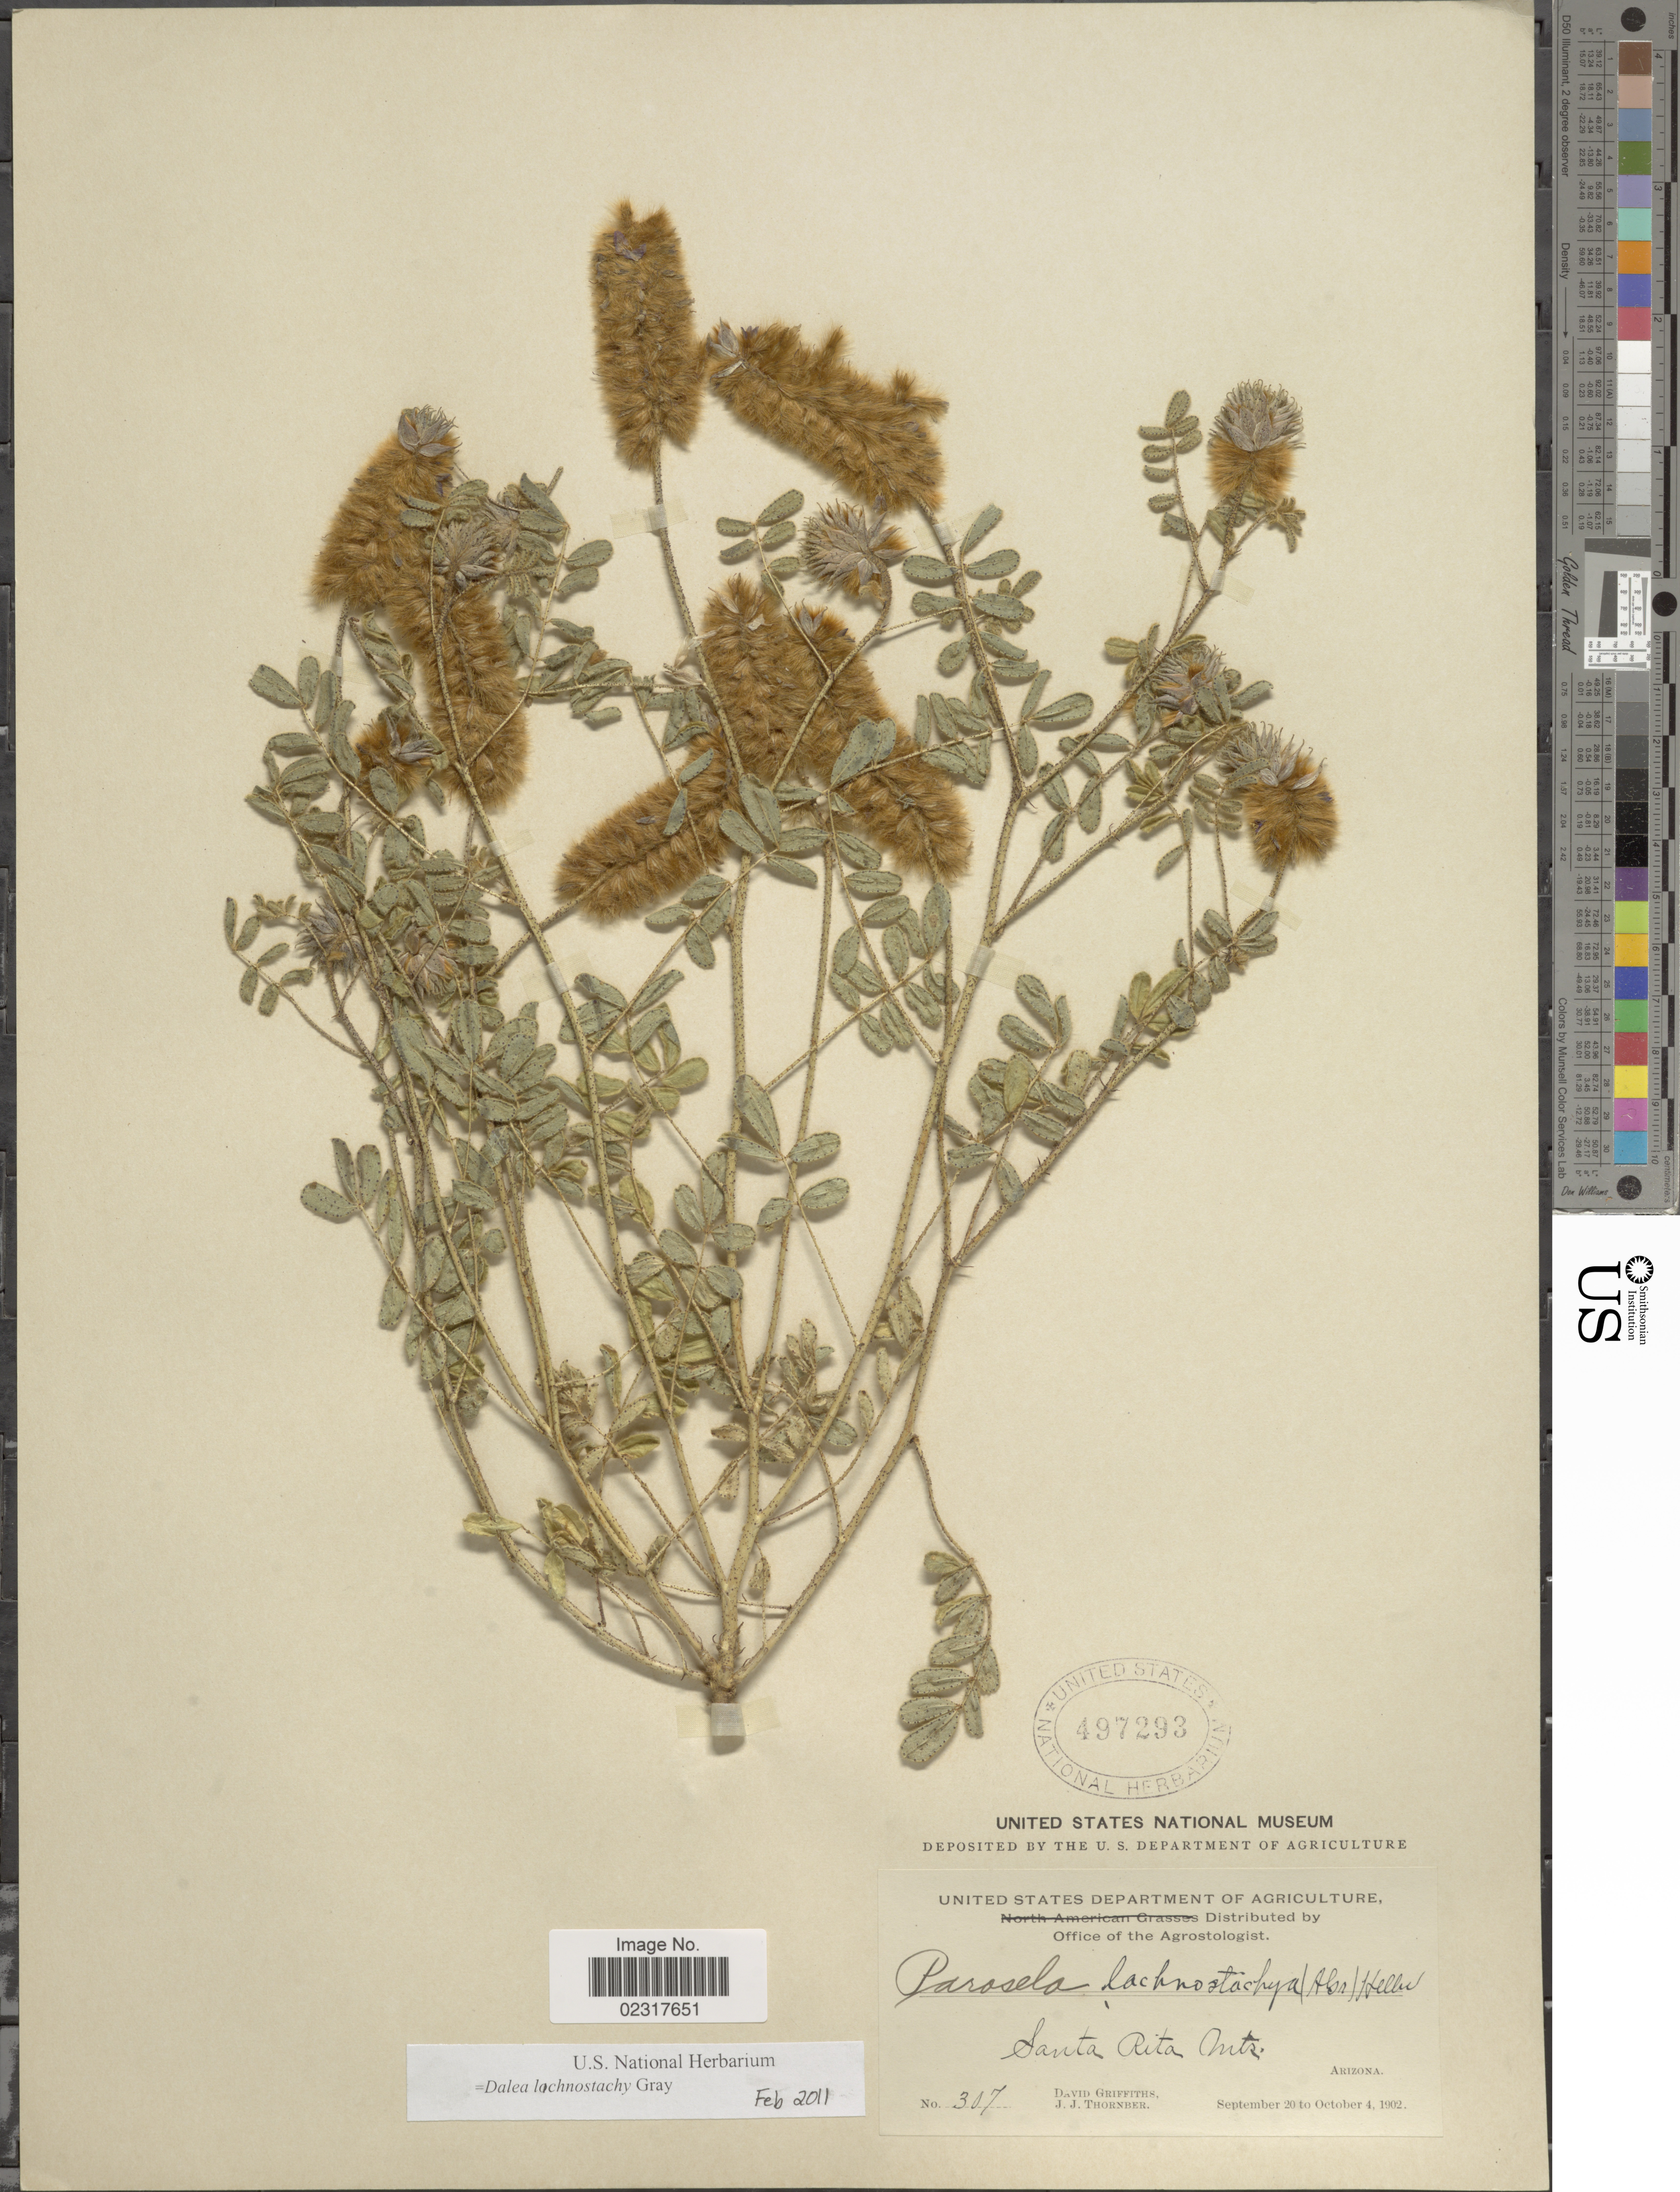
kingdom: Plantae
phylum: Tracheophyta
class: Magnoliopsida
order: Fabales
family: Fabaceae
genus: Dalea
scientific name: Dalea lachnostachys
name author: A. Gray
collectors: D. Griffiths & J. Thornber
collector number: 307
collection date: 1902-09-20/1902-10-04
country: United States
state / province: Arizona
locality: Santa Rita Mts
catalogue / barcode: US 497293